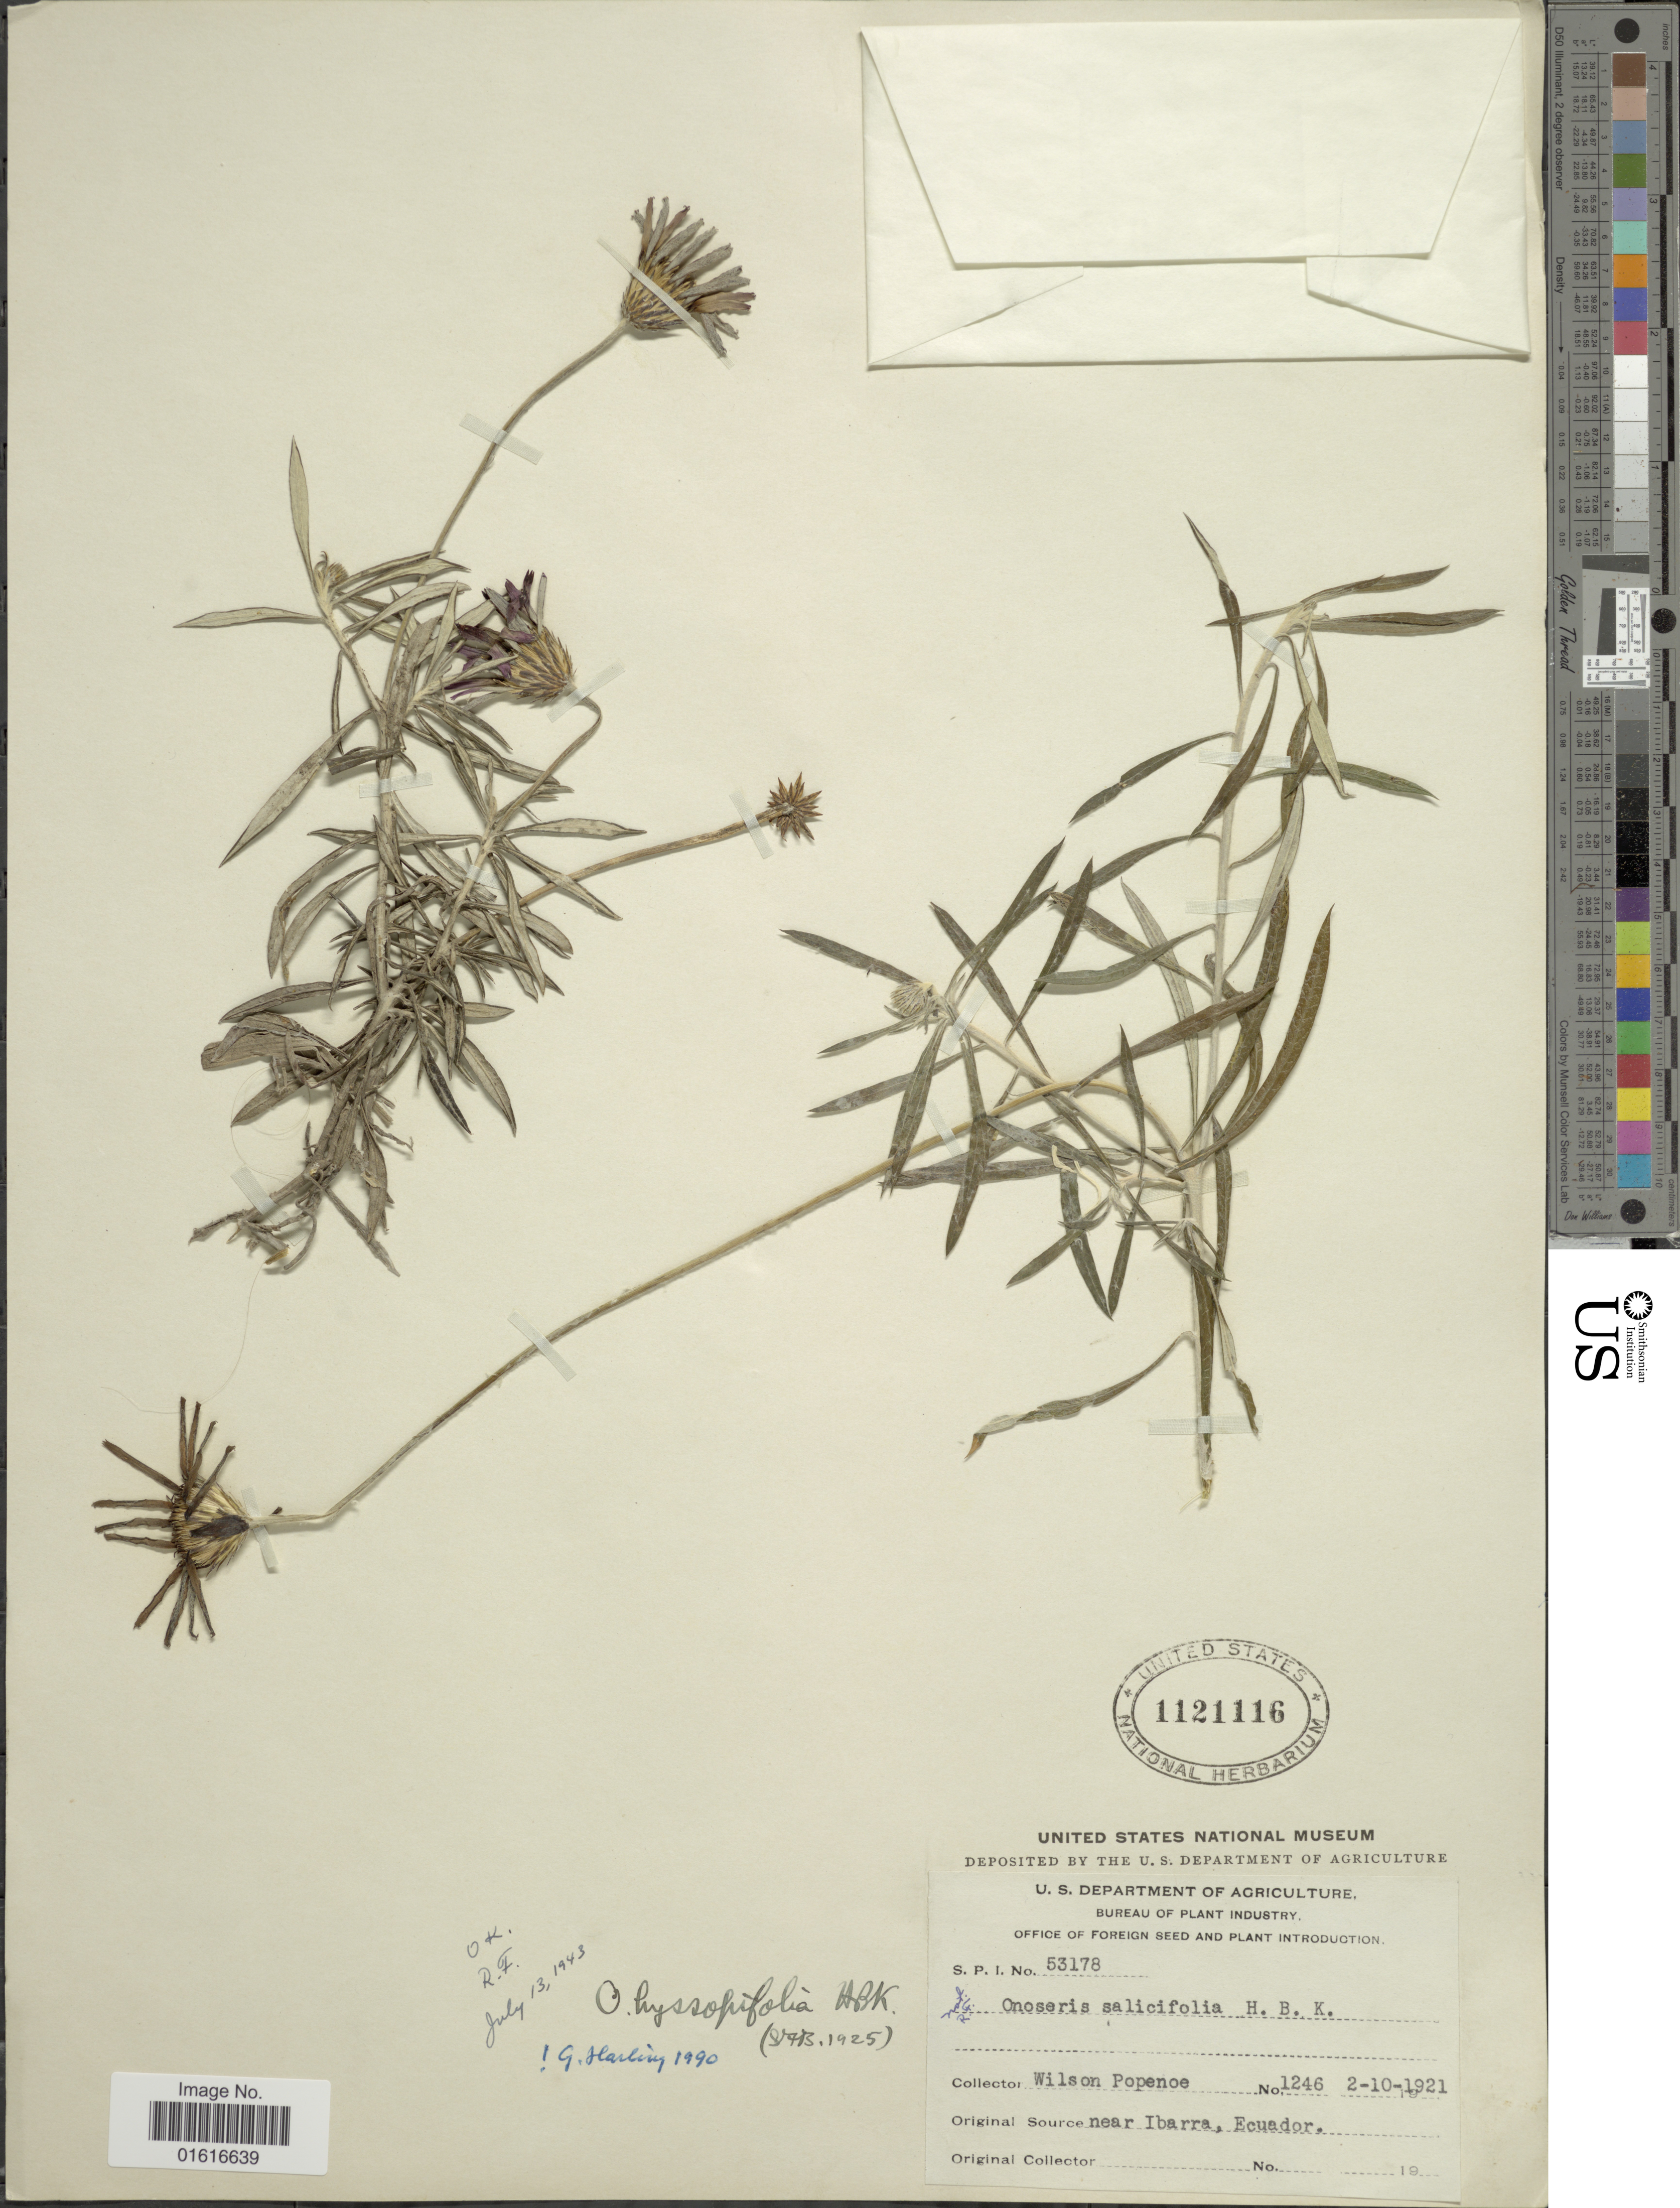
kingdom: Plantae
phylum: Tracheophyta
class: Magnoliopsida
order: Asterales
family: Asteraceae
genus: Onoseris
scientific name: Onoseris hyssopifolia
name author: Kunth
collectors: W. Popenoe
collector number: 1246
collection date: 1921-10-02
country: Ecuador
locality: Near Ibarra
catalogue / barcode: US 1121116